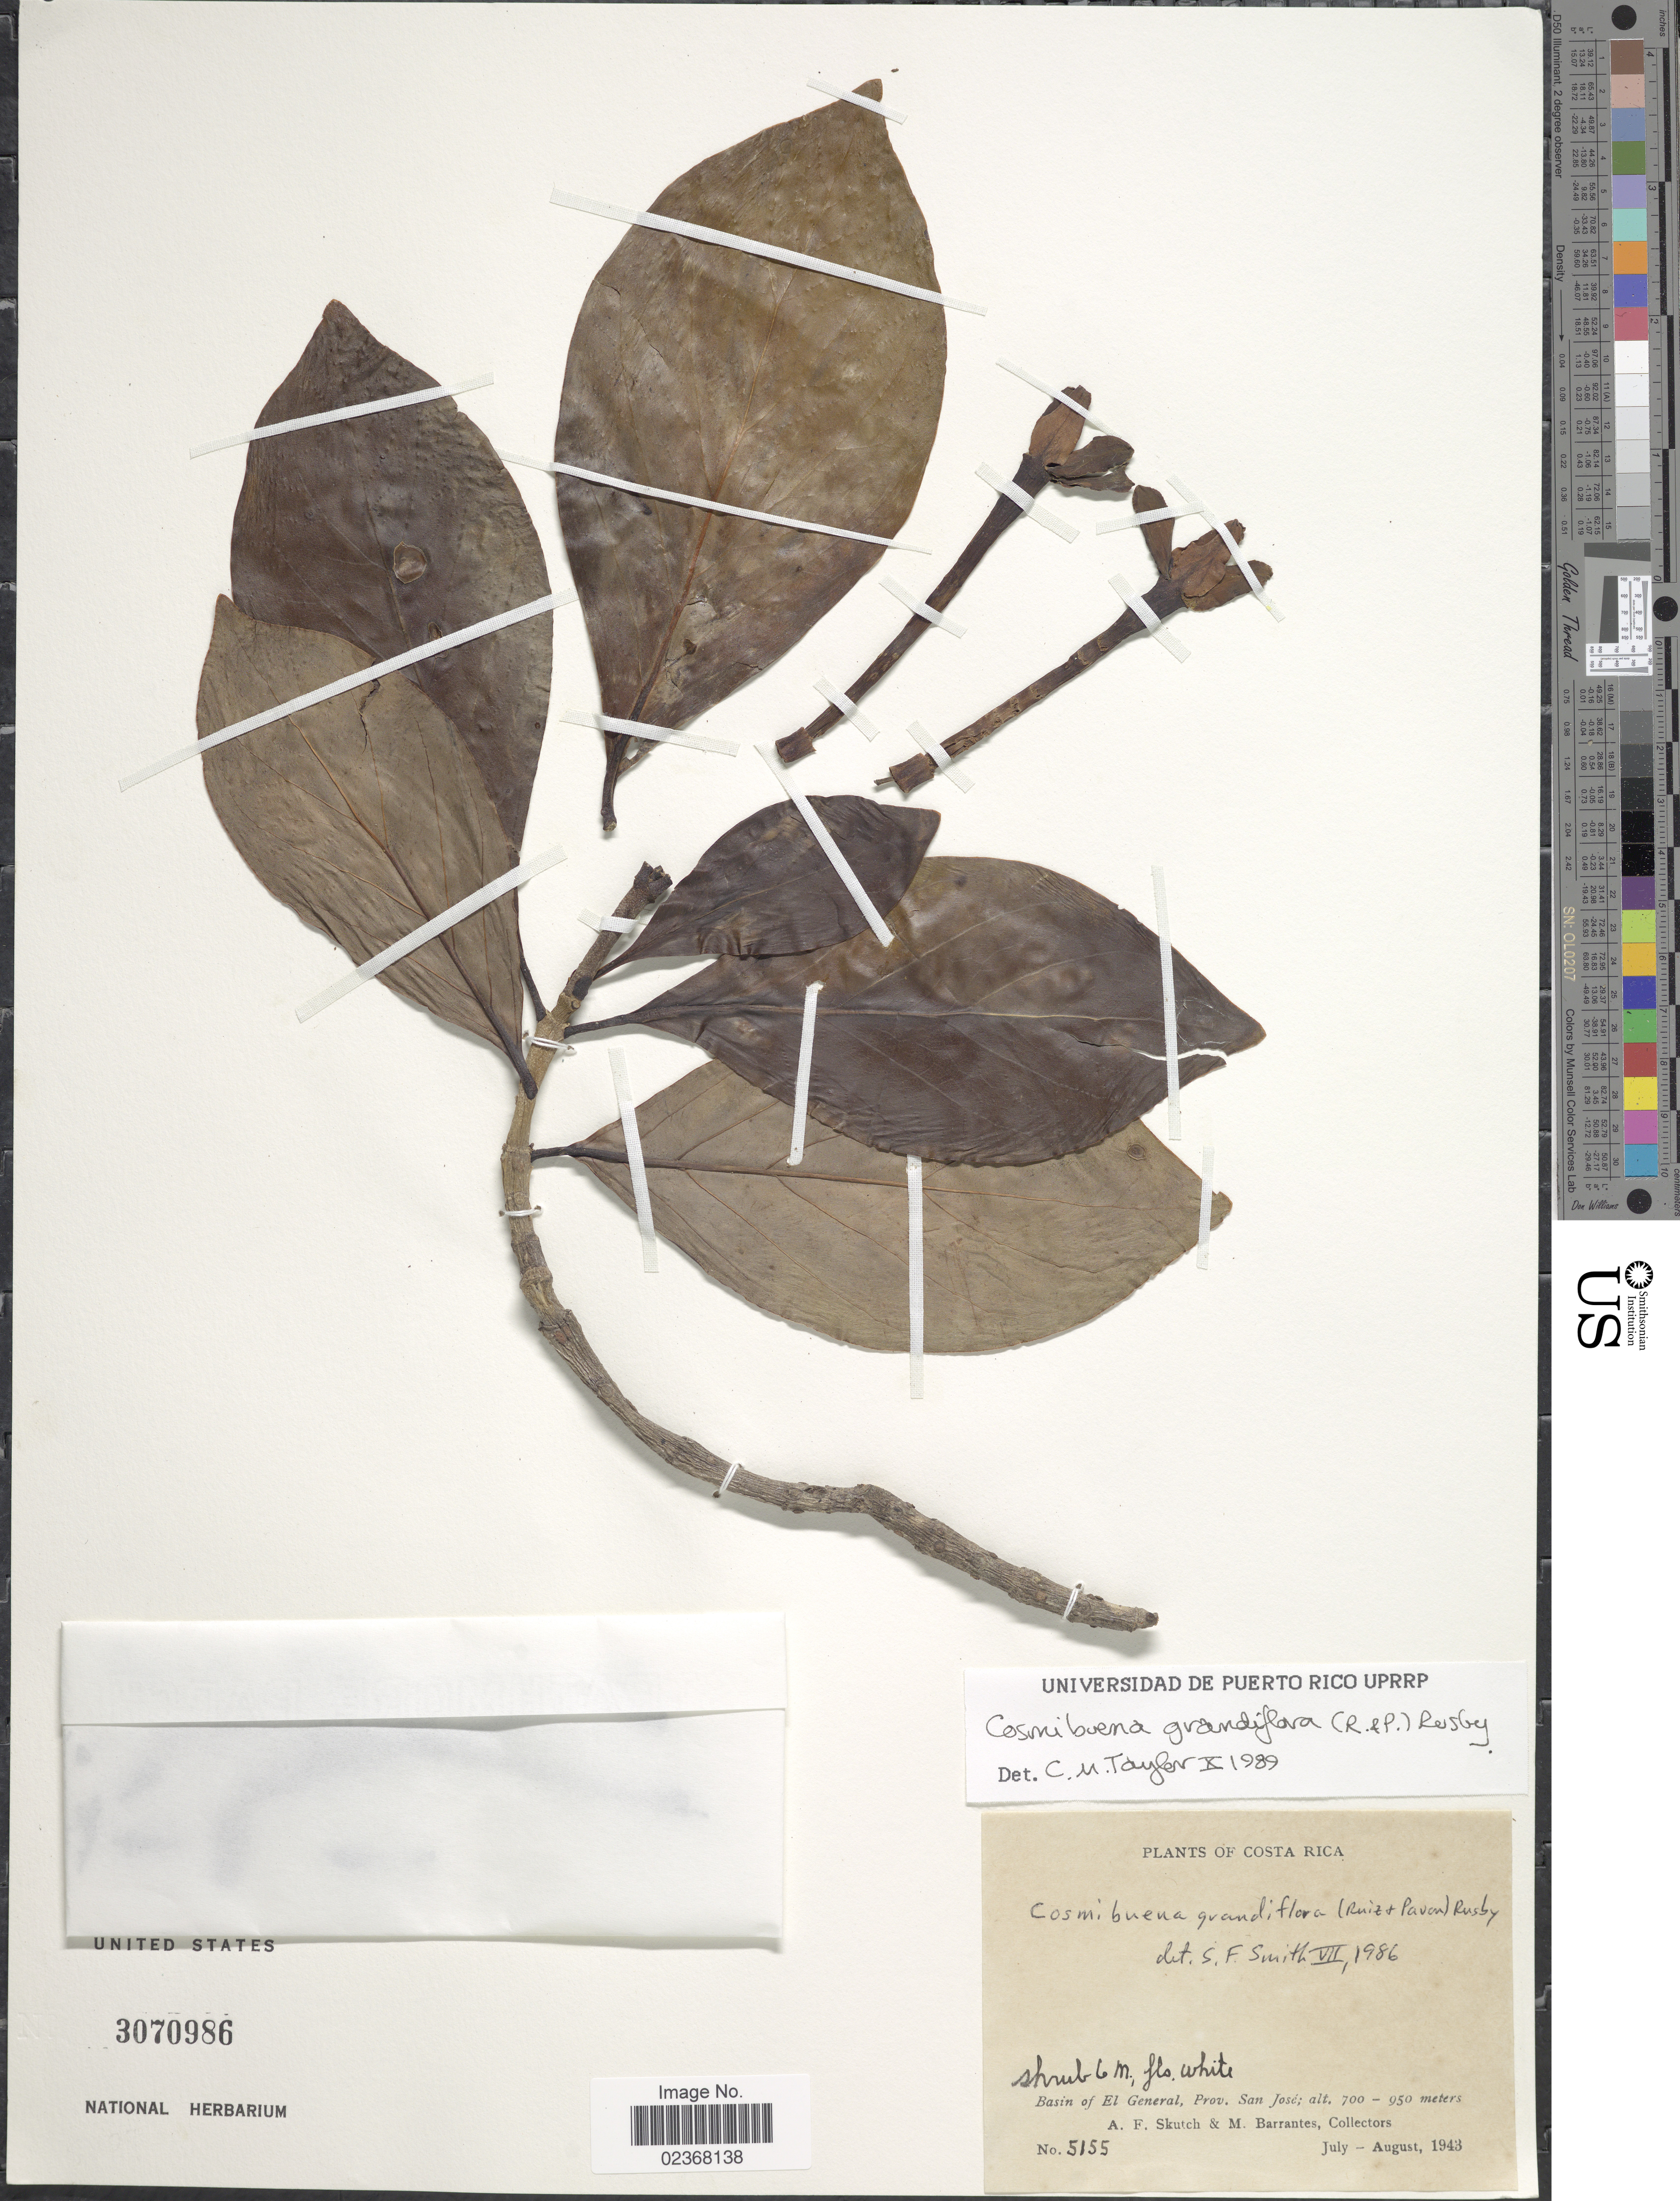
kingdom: Plantae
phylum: Tracheophyta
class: Magnoliopsida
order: Gentianales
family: Rubiaceae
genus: Cosmibuena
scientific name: Cosmibuena grandiflora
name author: (Rose & Pav.) Rusby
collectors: A. F. Skutch & M. Barrantes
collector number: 5155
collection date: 1943-07/1943-08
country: Costa Rica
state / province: San José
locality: Basin of El General, Prov. San Jose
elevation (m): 700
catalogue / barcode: US 3070986